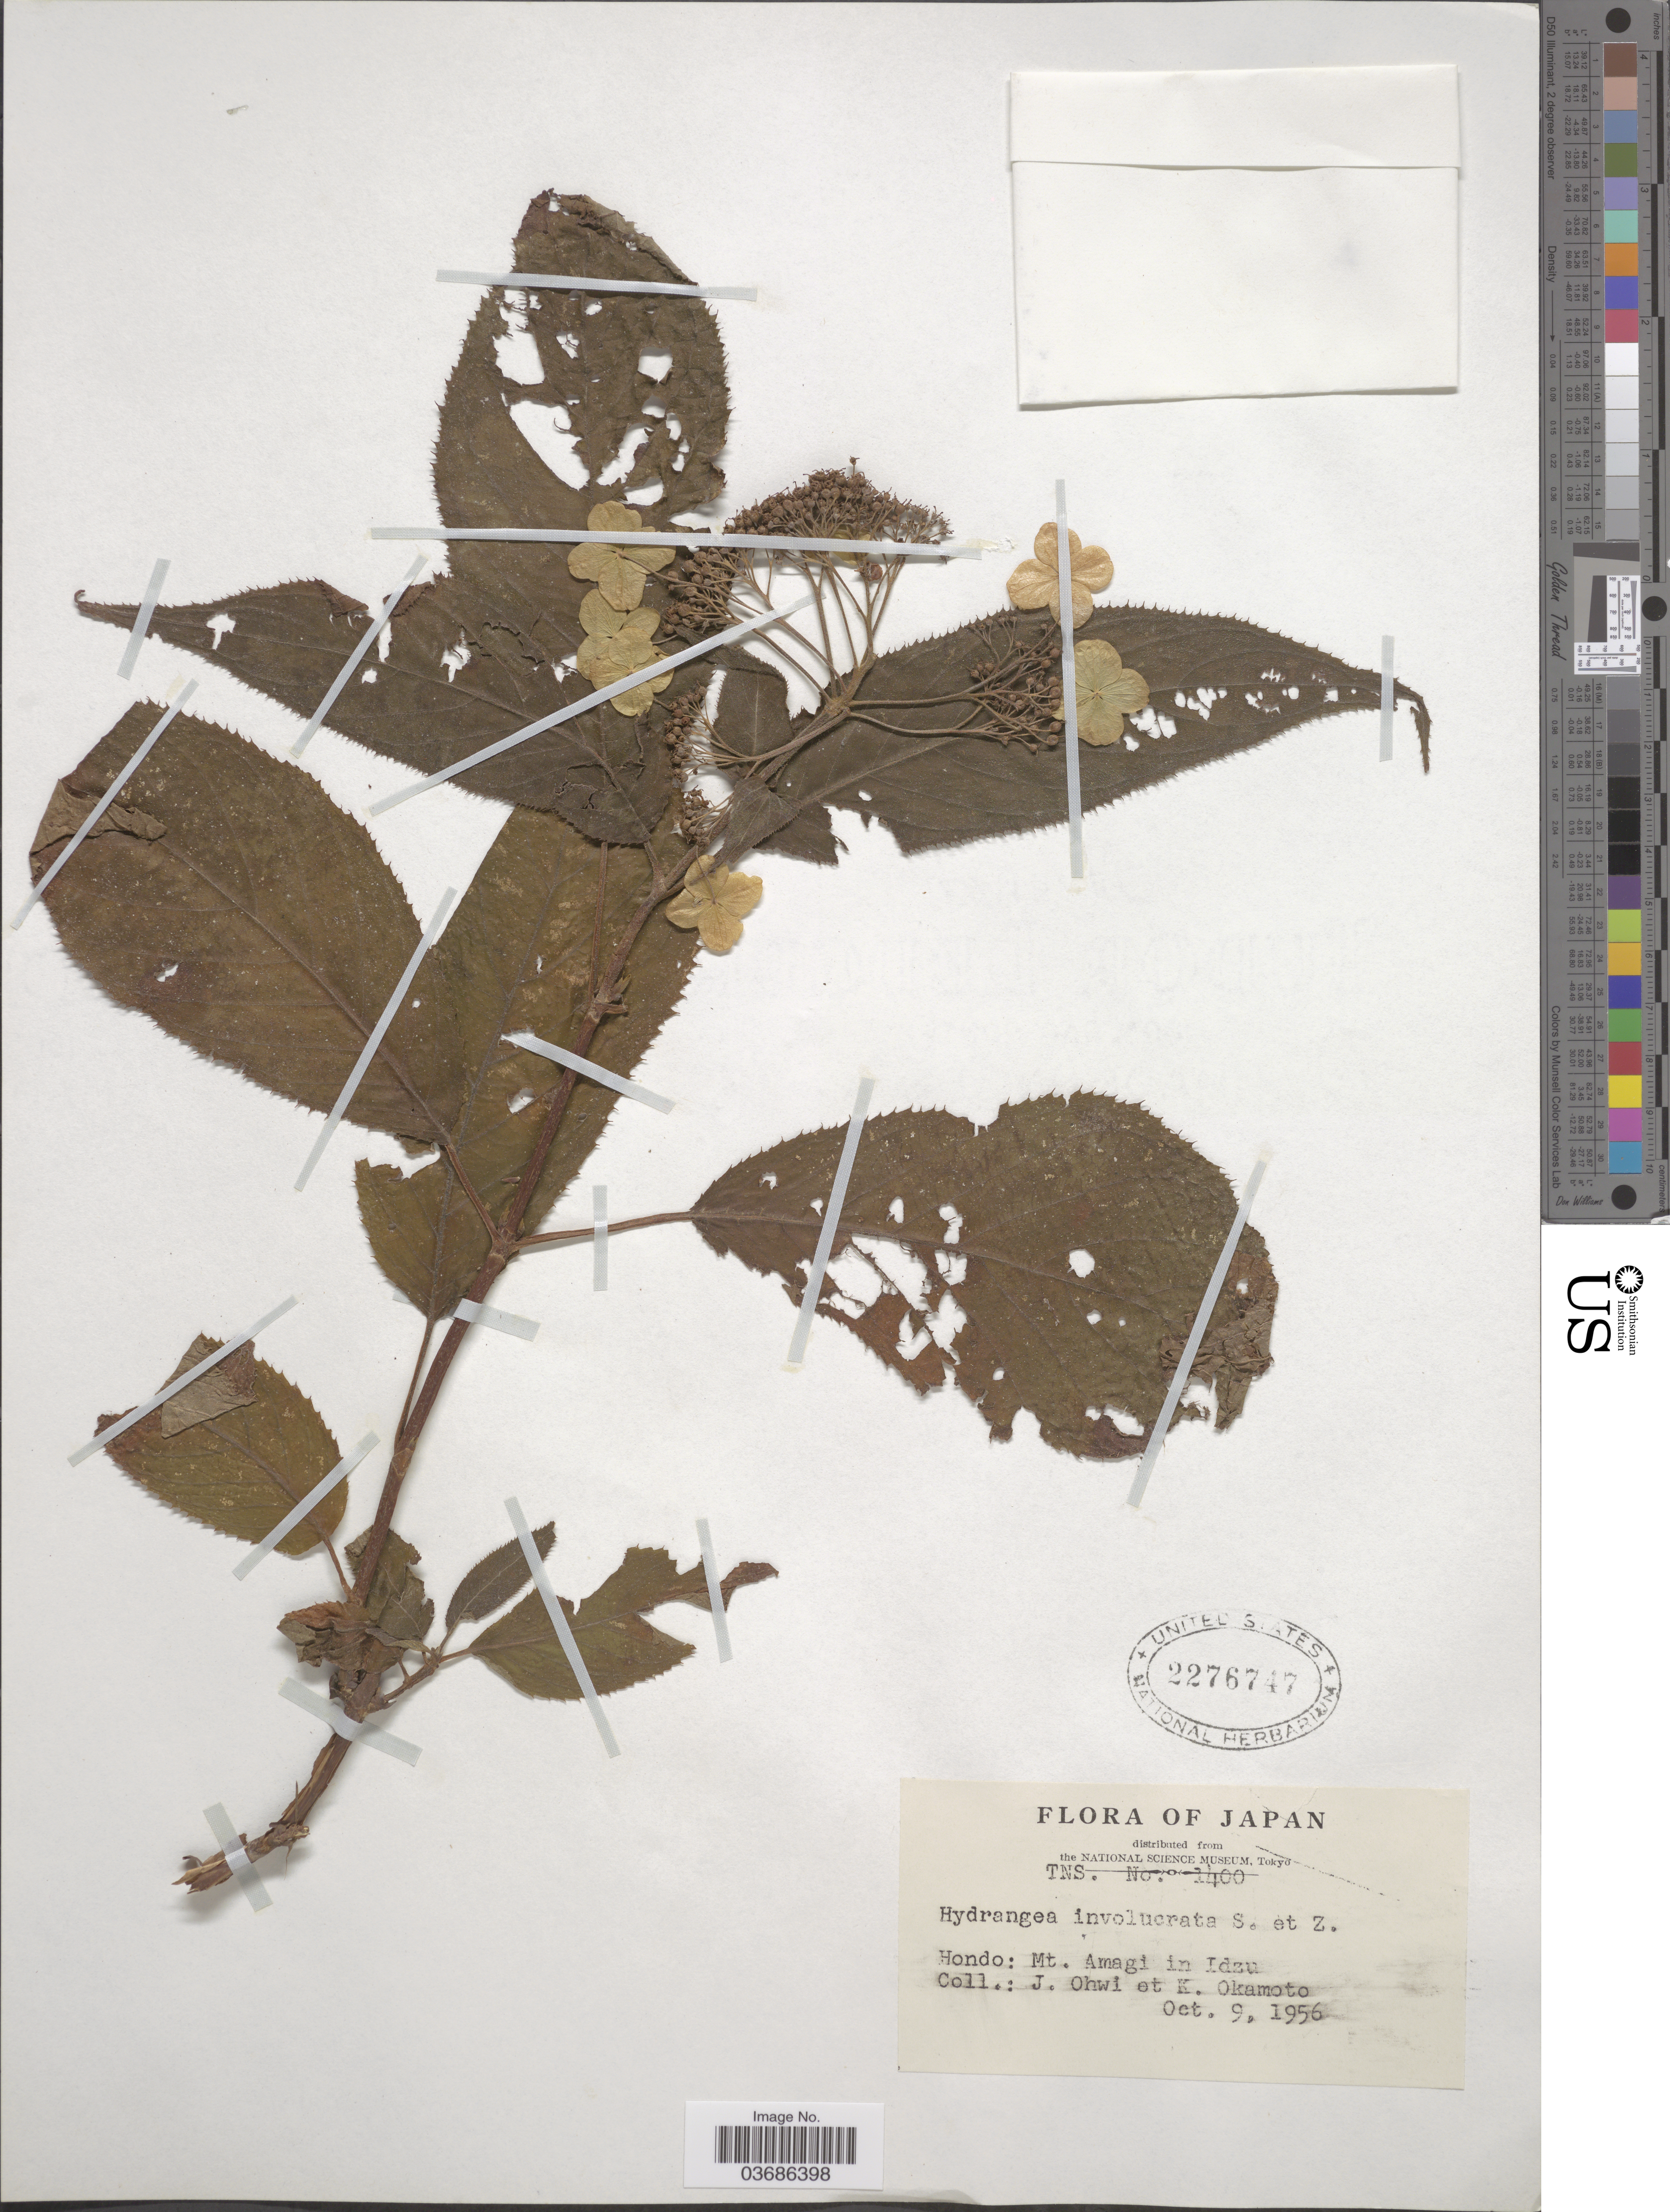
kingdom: Plantae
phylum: Tracheophyta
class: Magnoliopsida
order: Cornales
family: Hydrangeaceae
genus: Hydrangea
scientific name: Hydrangea involucrata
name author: Siebold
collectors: J. Ohwi & K. Okamoto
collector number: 1400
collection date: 1956-10-09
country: Japan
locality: Hondo: Mt. Amagi in Idzu.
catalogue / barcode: US 2276747